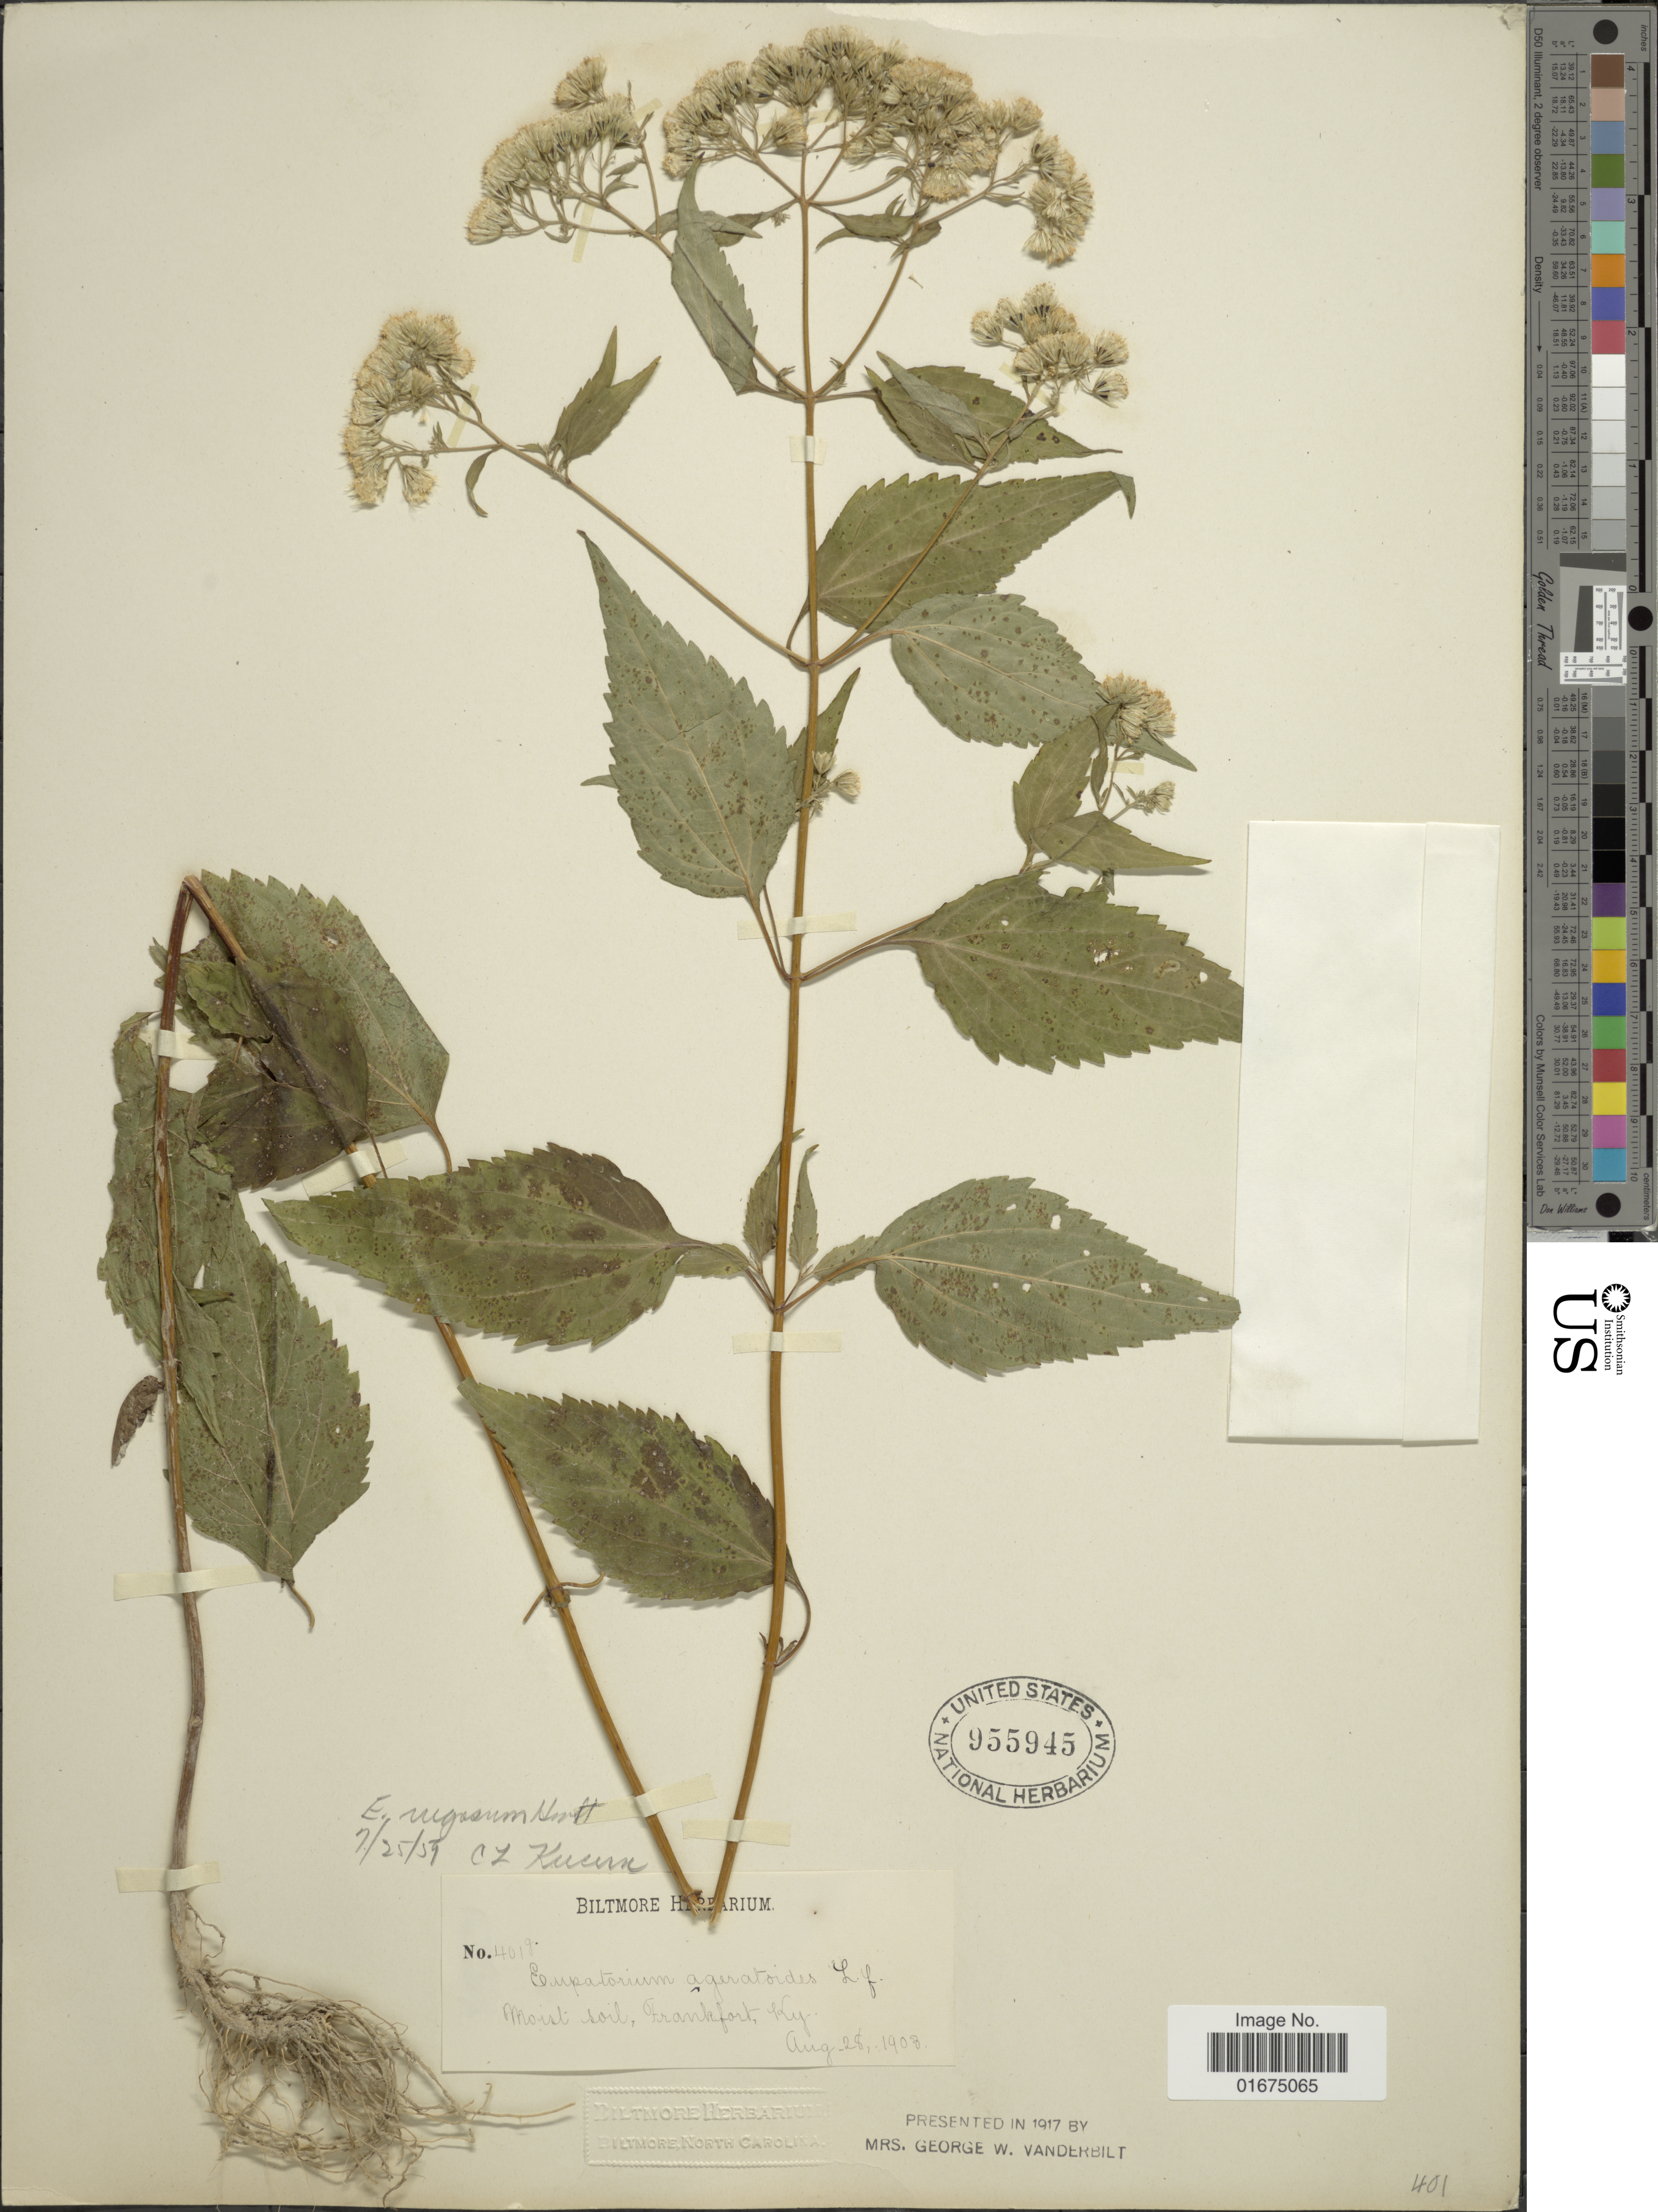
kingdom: Plantae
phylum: Tracheophyta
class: Magnoliopsida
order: Asterales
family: Asteraceae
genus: Ageratina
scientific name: Ageratina altissima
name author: (L.) R.M. King & H. Rob.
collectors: ex herb. Biltmore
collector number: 401g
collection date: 1903-08-28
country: United States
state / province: Kentucky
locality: Moist soil, Frankfurt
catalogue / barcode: US 955945